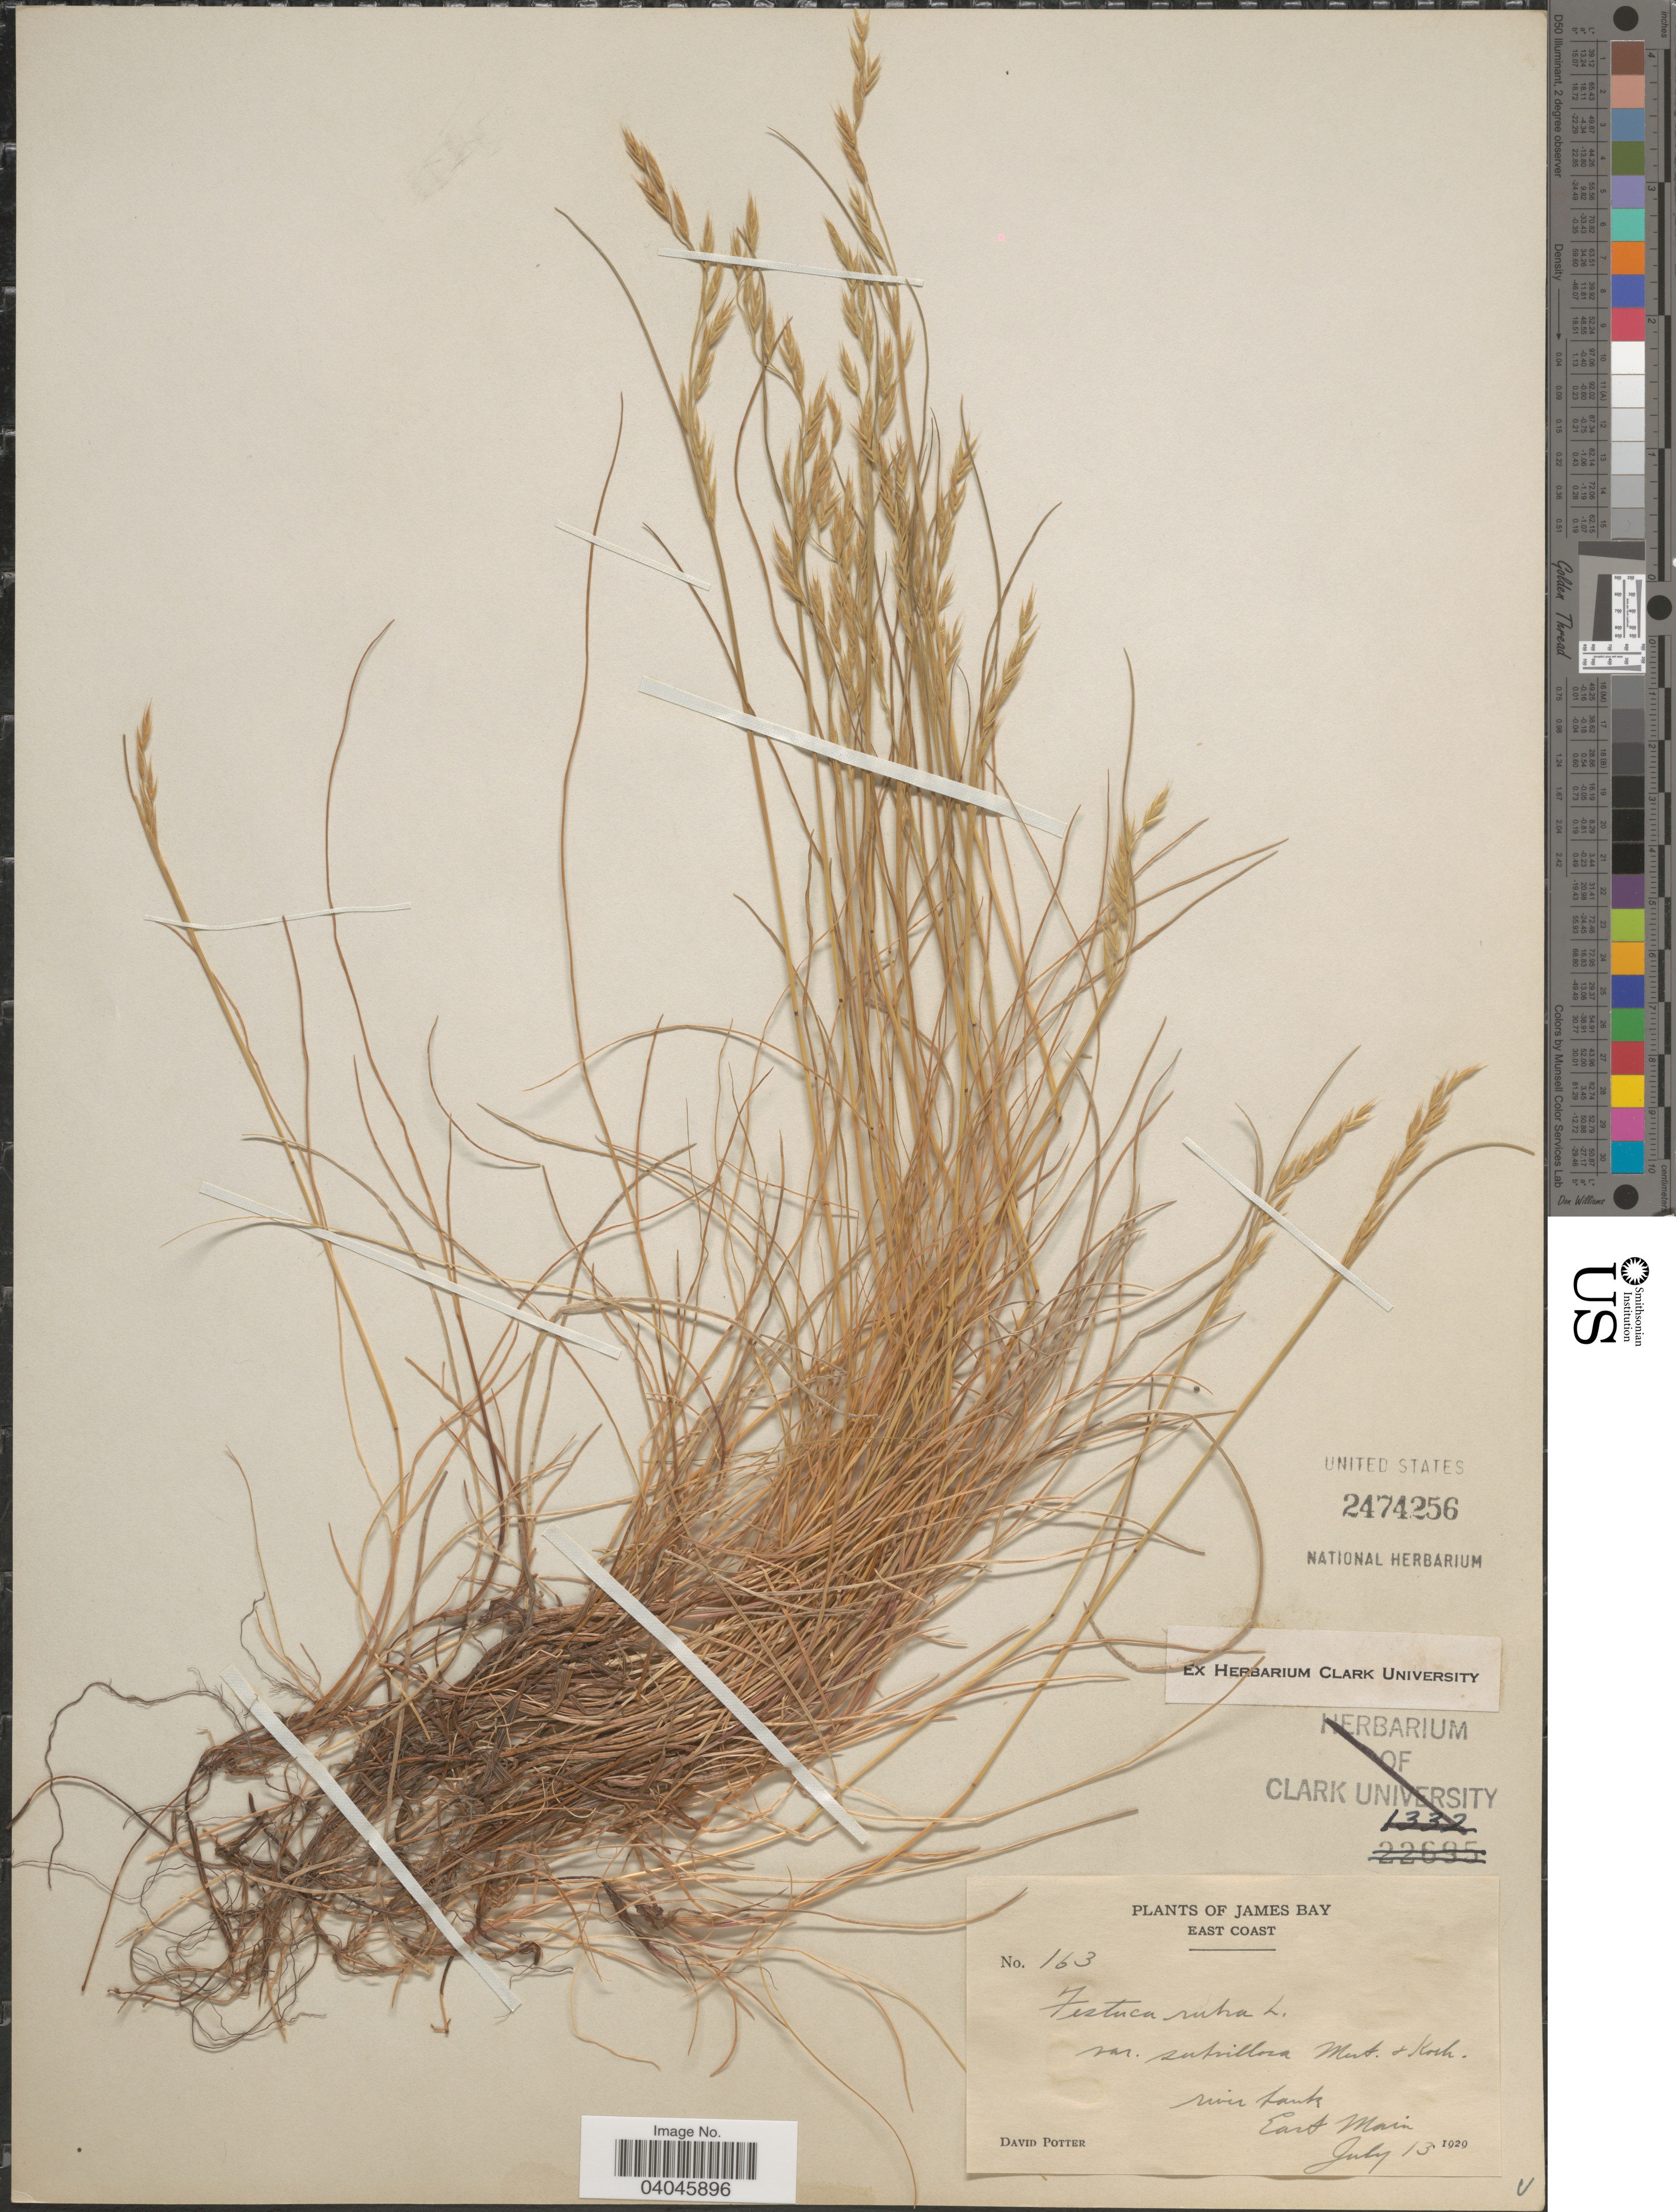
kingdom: Plantae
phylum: Tracheophyta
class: Liliopsida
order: Poales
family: Poaceae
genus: Festuca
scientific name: Festuca rubra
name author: L.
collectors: D. Potter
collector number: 163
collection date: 1929-07-13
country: Canada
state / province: Quebec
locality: James Bay. East Coast. River bank East Main.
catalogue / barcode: US 2474256